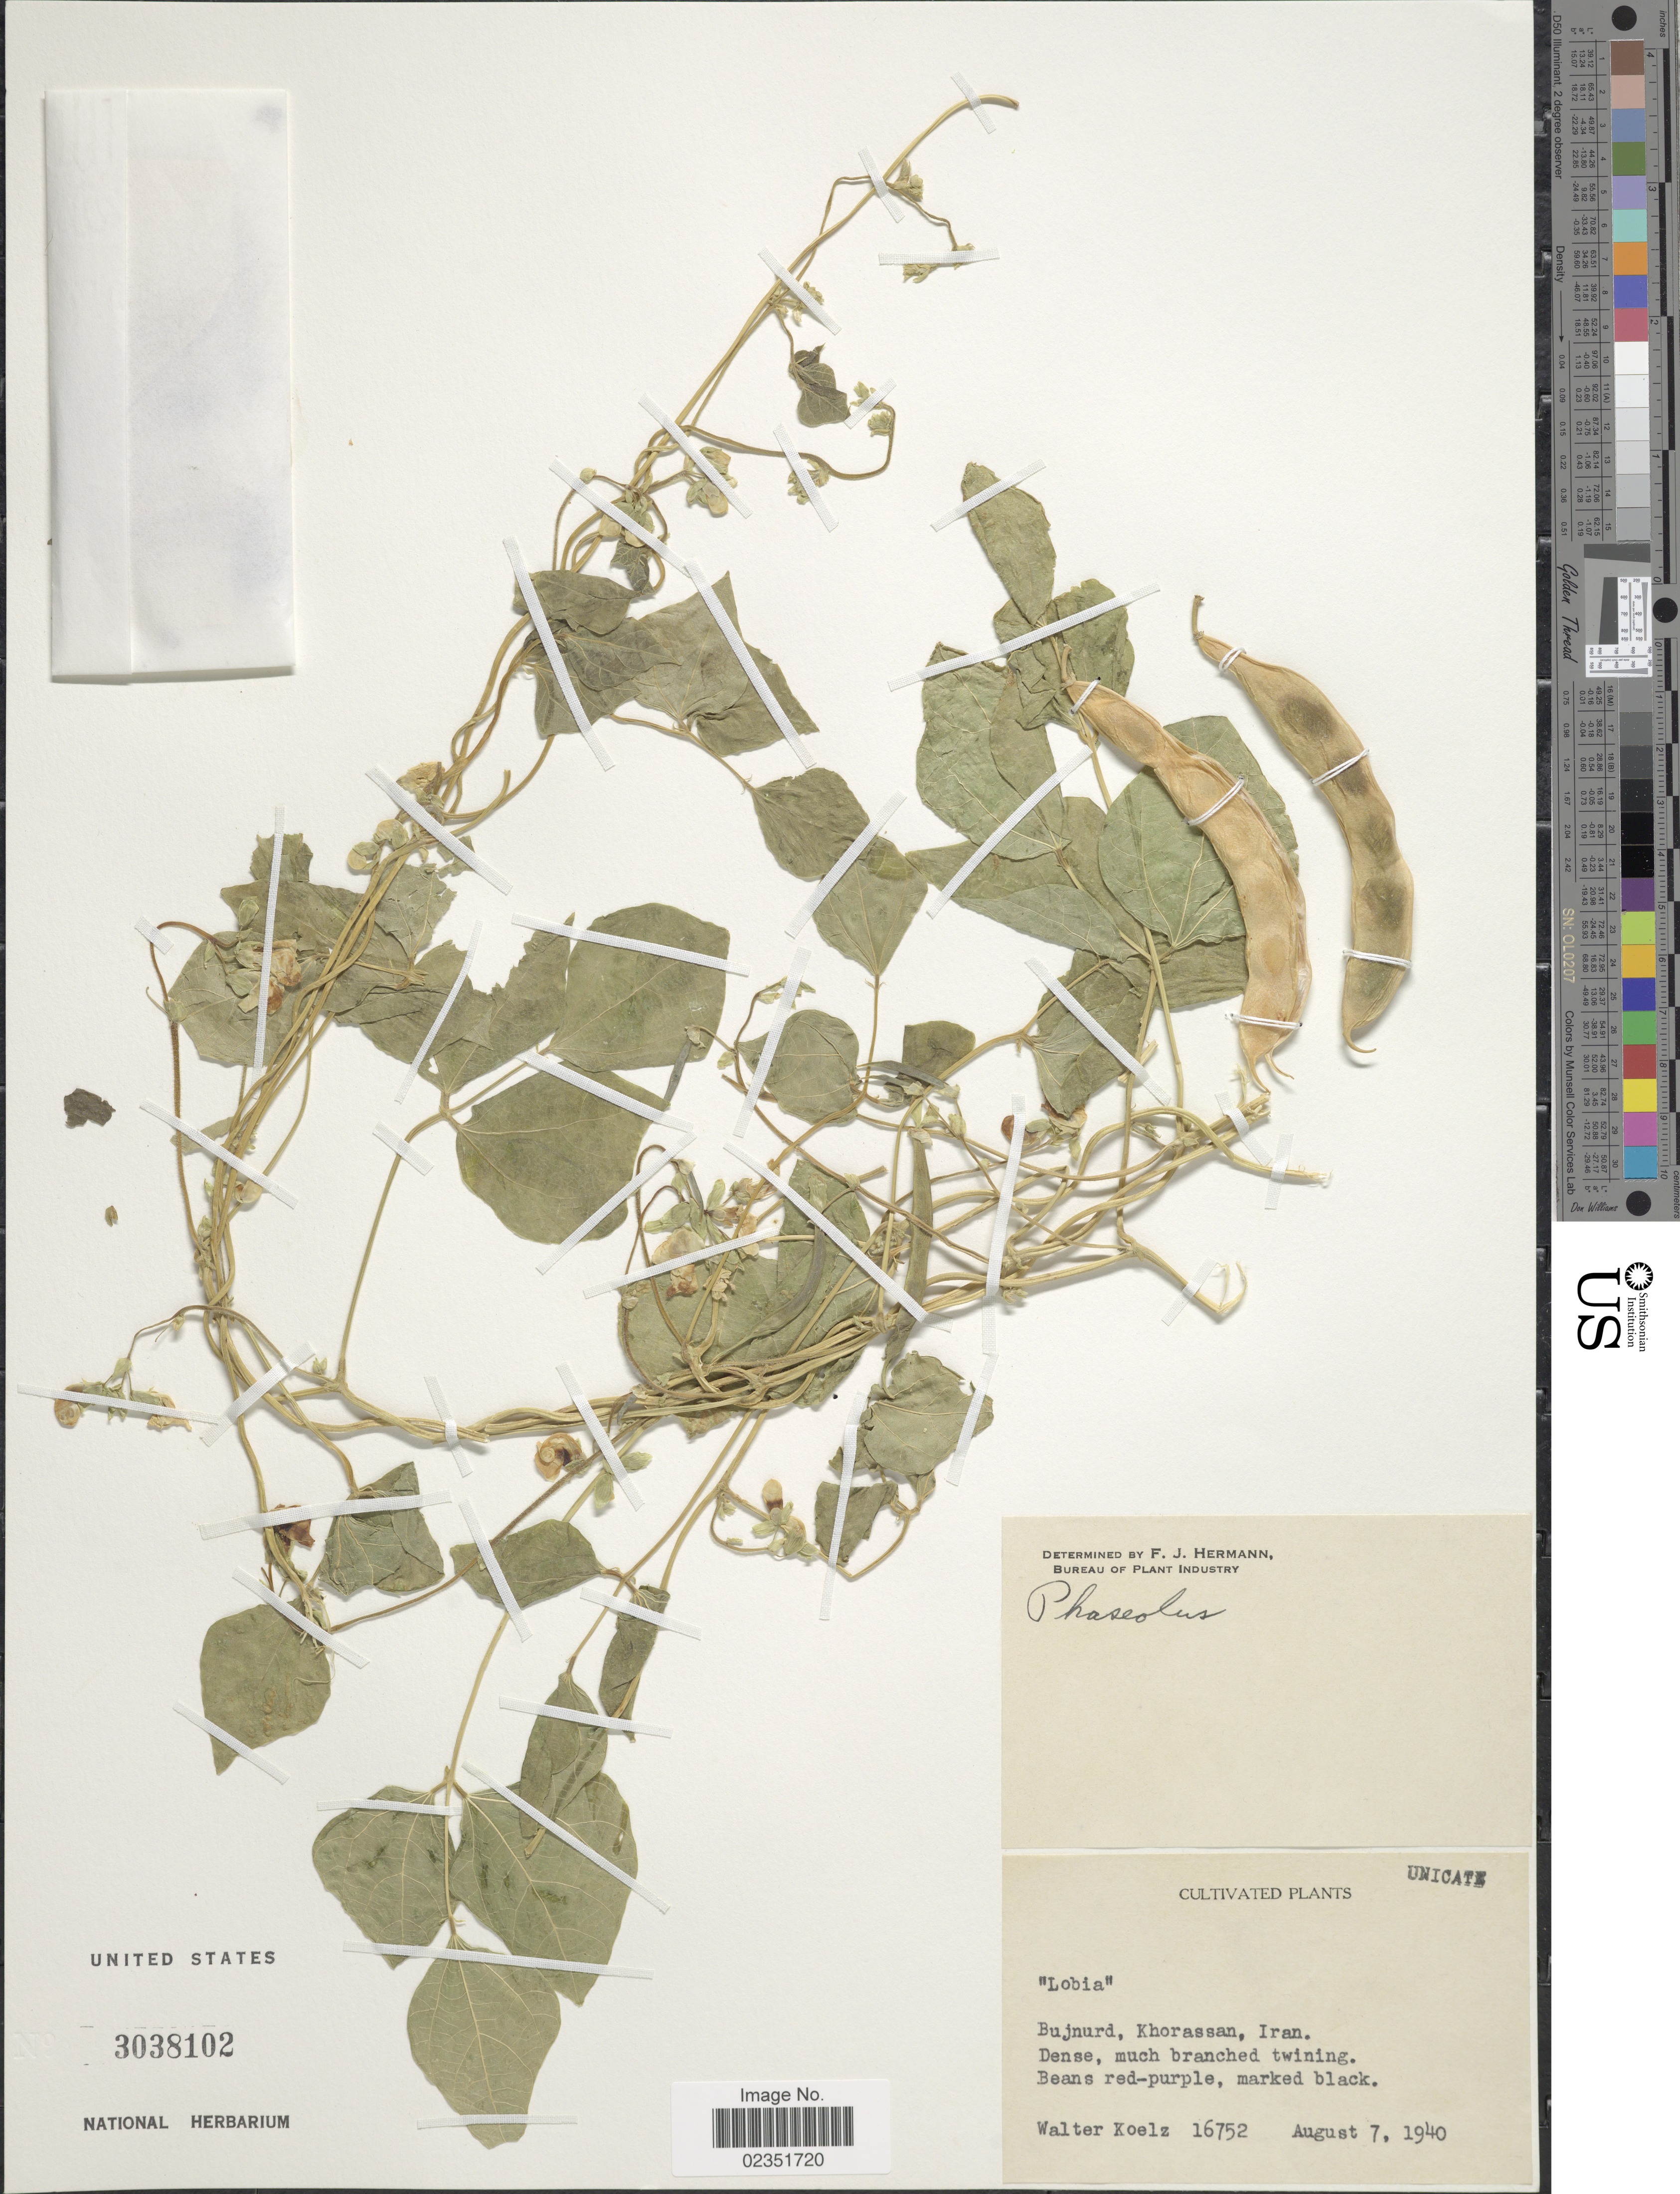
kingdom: Plantae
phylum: Tracheophyta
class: Magnoliopsida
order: Fabales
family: Fabaceae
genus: Phaseolus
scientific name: Phaseolus sp.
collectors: W. N. Koelz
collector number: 16752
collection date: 1940-08-07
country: Iran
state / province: Khorasan [obsolete]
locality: Bujnurd, Khorassan, Iran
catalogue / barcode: US 3038102